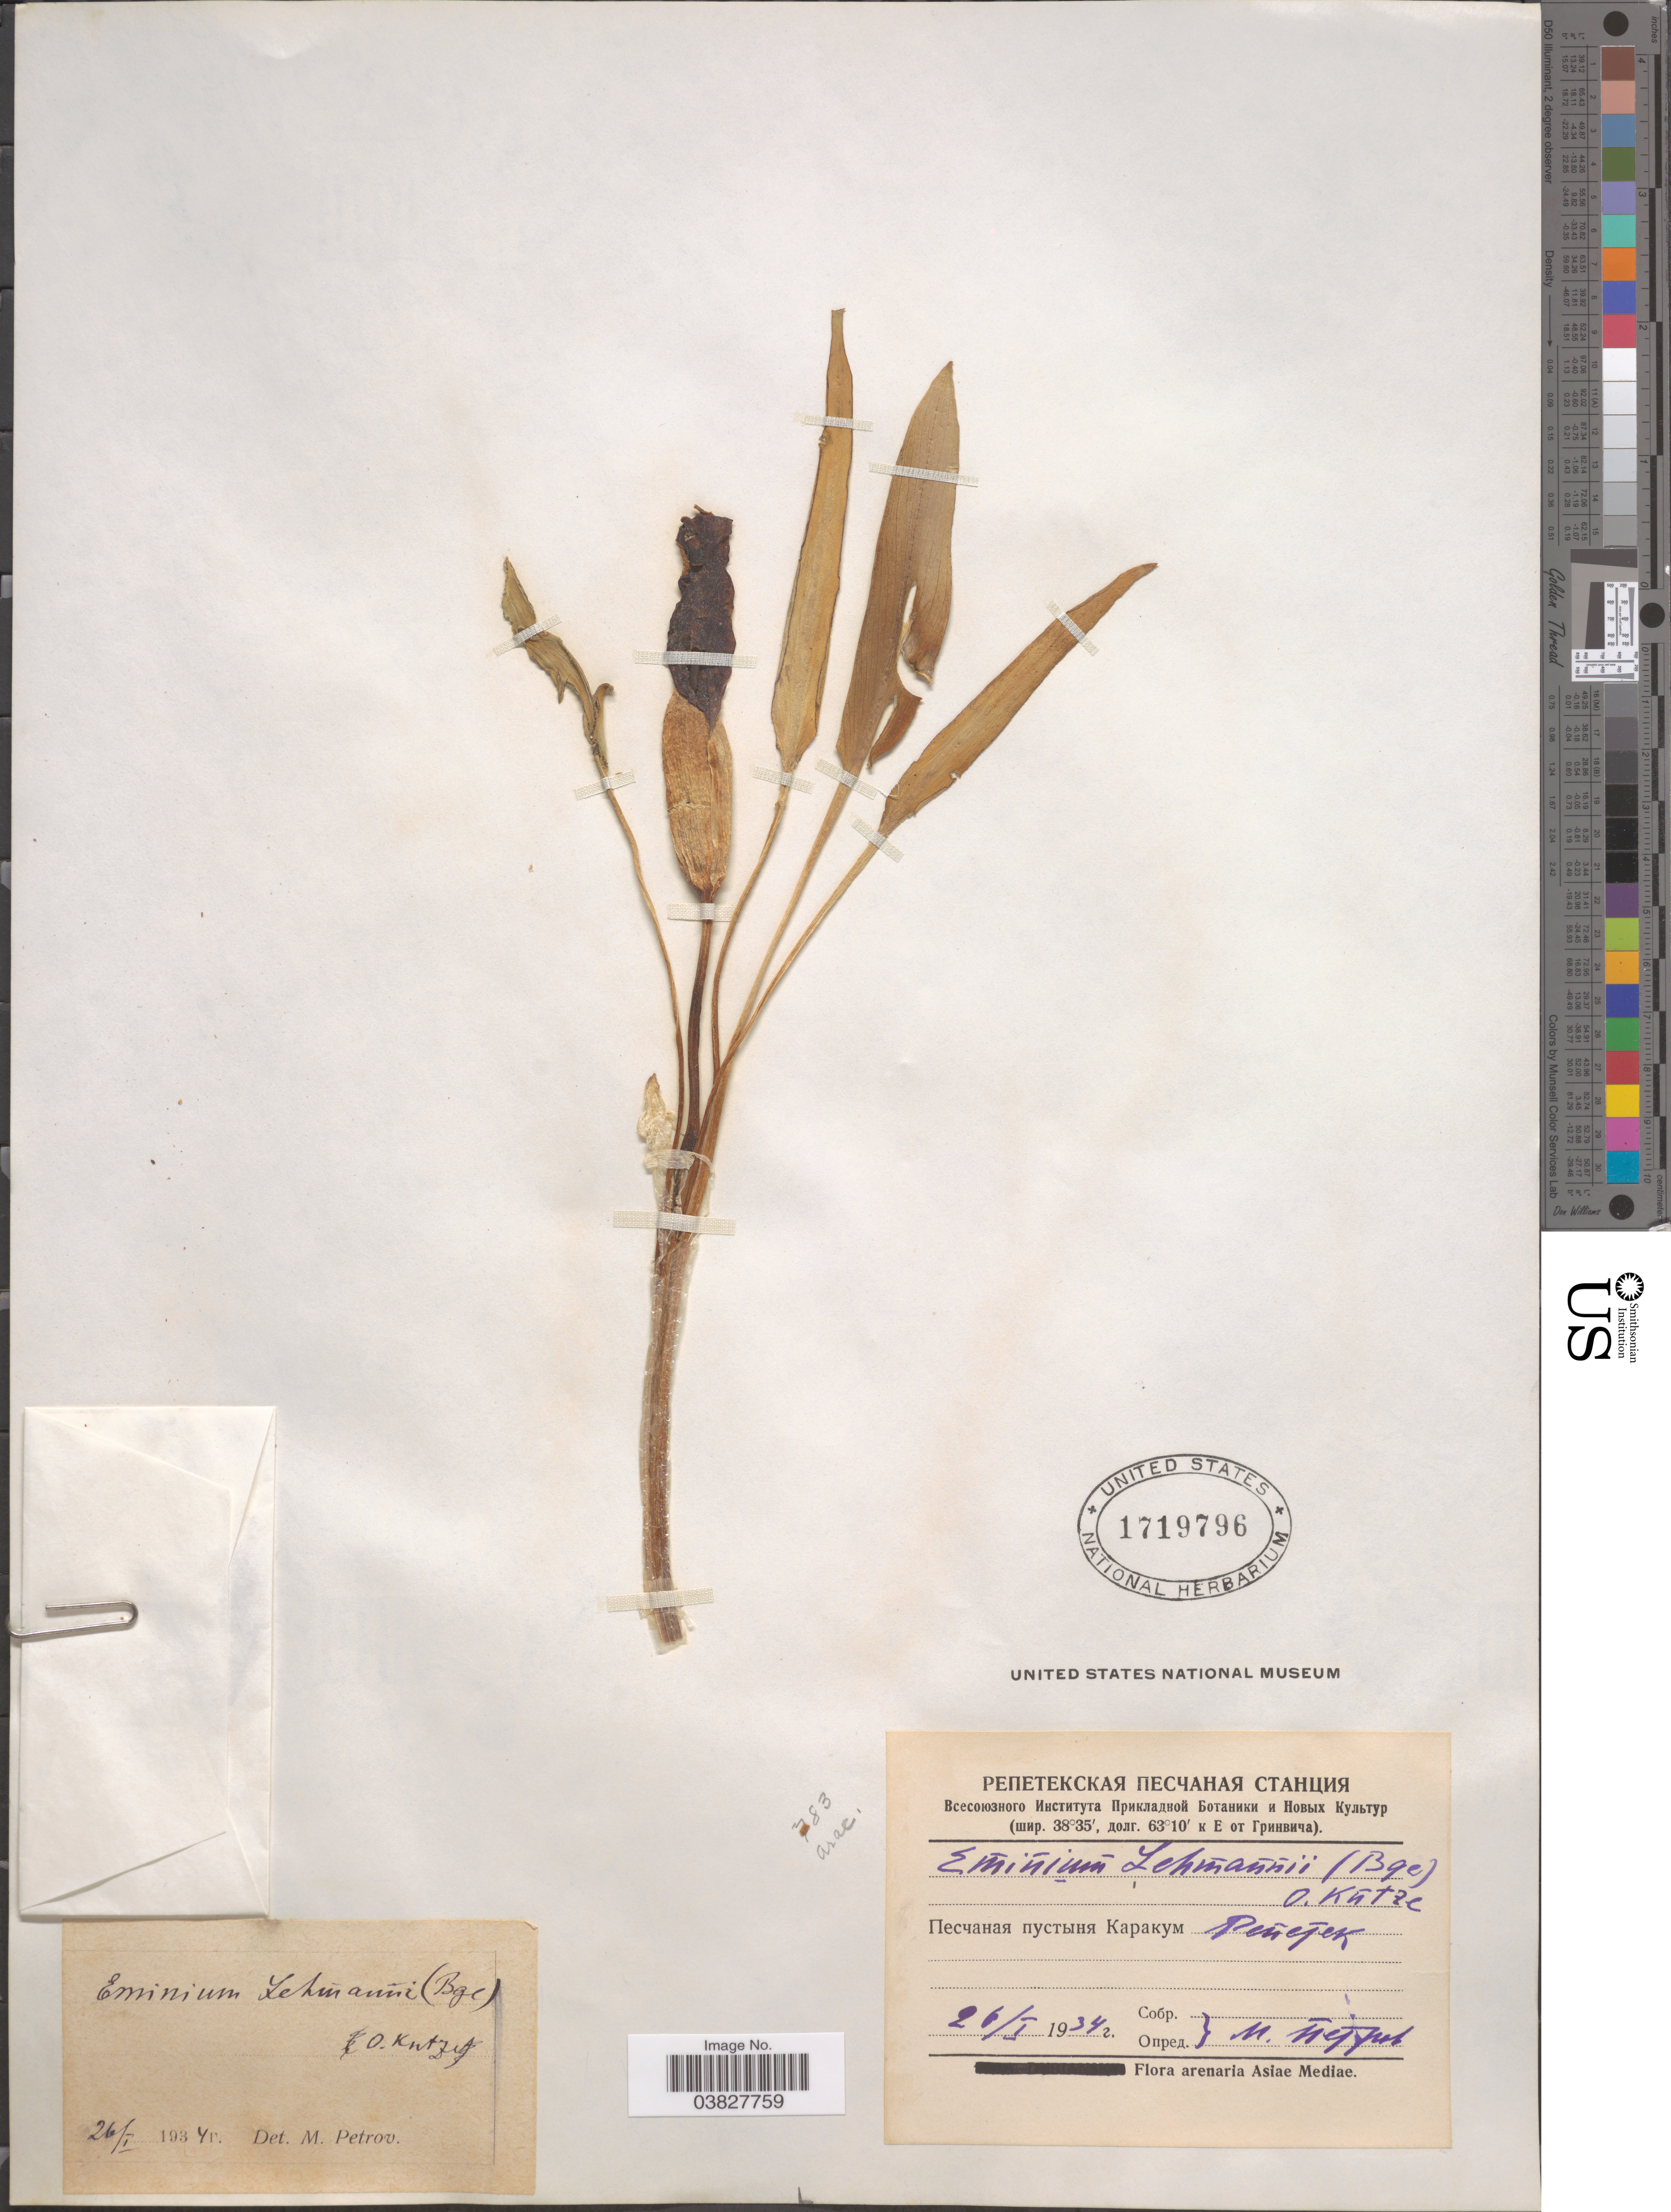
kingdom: Plantae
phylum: Tracheophyta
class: Liliopsida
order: Alismatales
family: Araceae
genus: Eminium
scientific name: Eminium lehmannii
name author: (Bunge) Kuntze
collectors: X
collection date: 1934-01-26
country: Turkmenistan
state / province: Lebap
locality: Karakum Desert, Repetek Station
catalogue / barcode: US 1719796